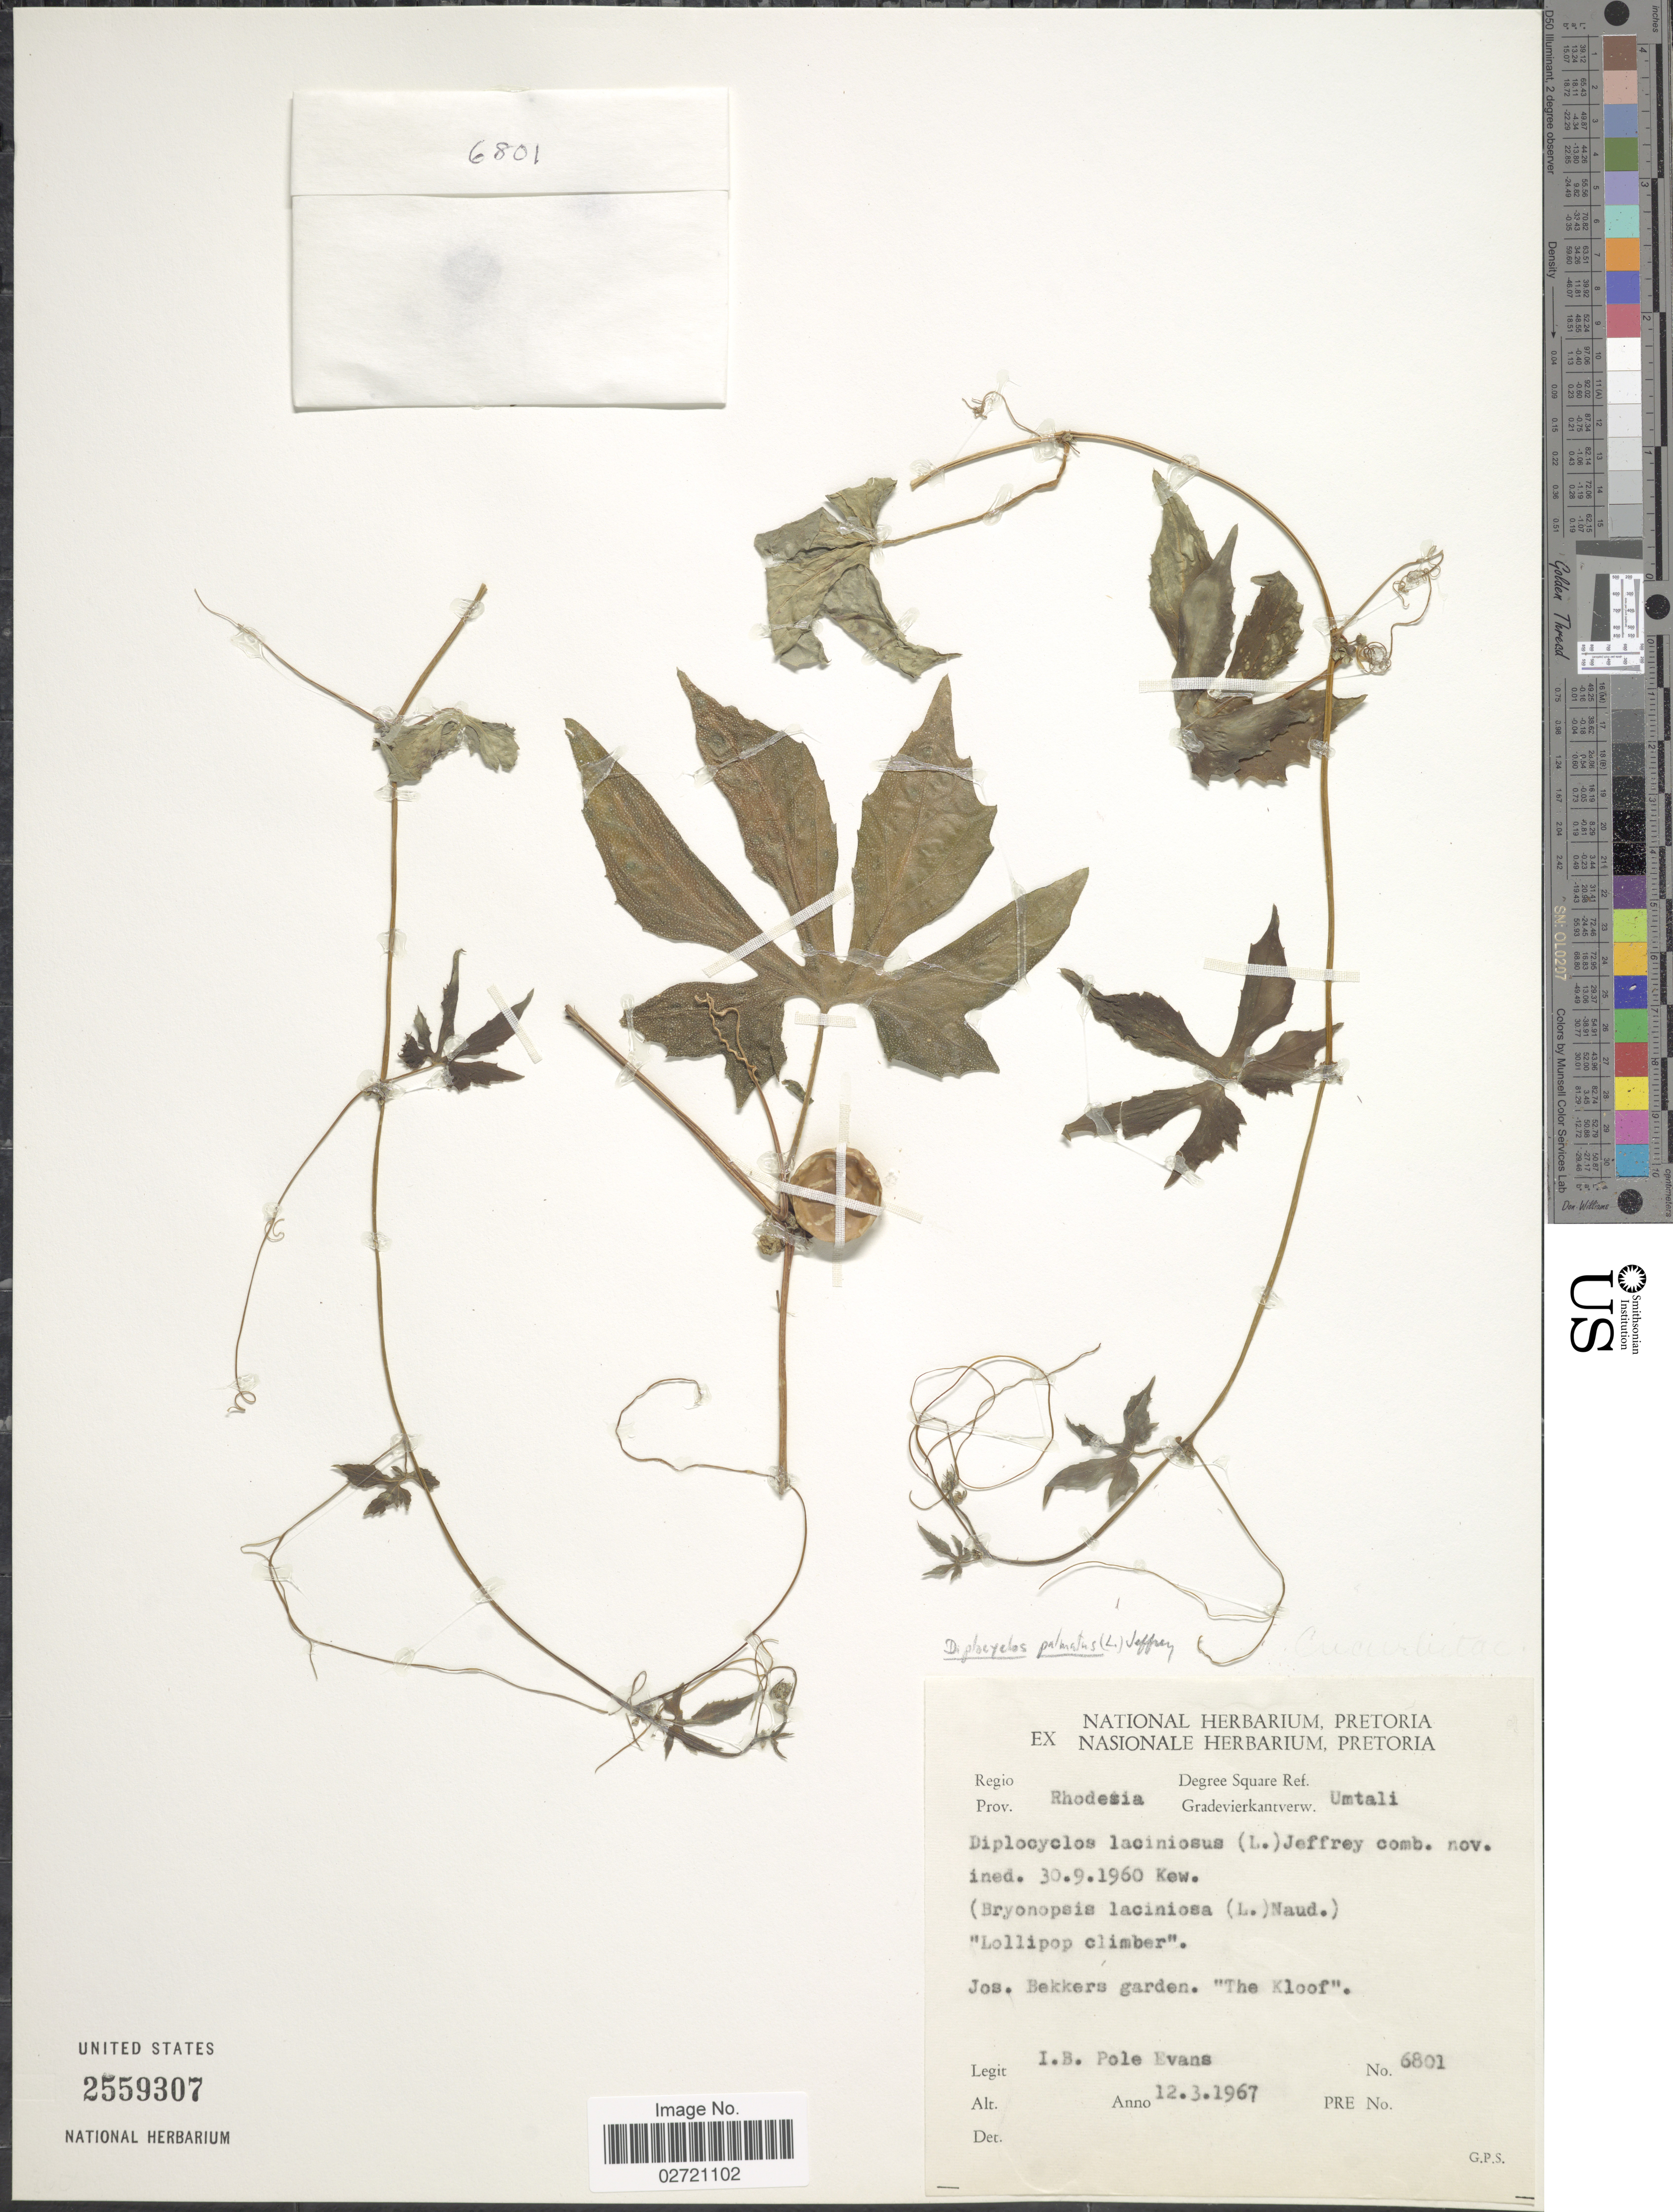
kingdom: Plantae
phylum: Tracheophyta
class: Magnoliopsida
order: Cucurbitales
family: Cucurbitaceae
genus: Diplocyclos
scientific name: Diplocyclos palmatus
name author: (L.) C. Jeffrey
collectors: I. B. Pole-Evans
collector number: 6801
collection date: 1967-03-12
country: Zimbabwe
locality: Prov. Rhodesia. Jos. Bekkers garden. "The Kloof"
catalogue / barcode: US 2559307